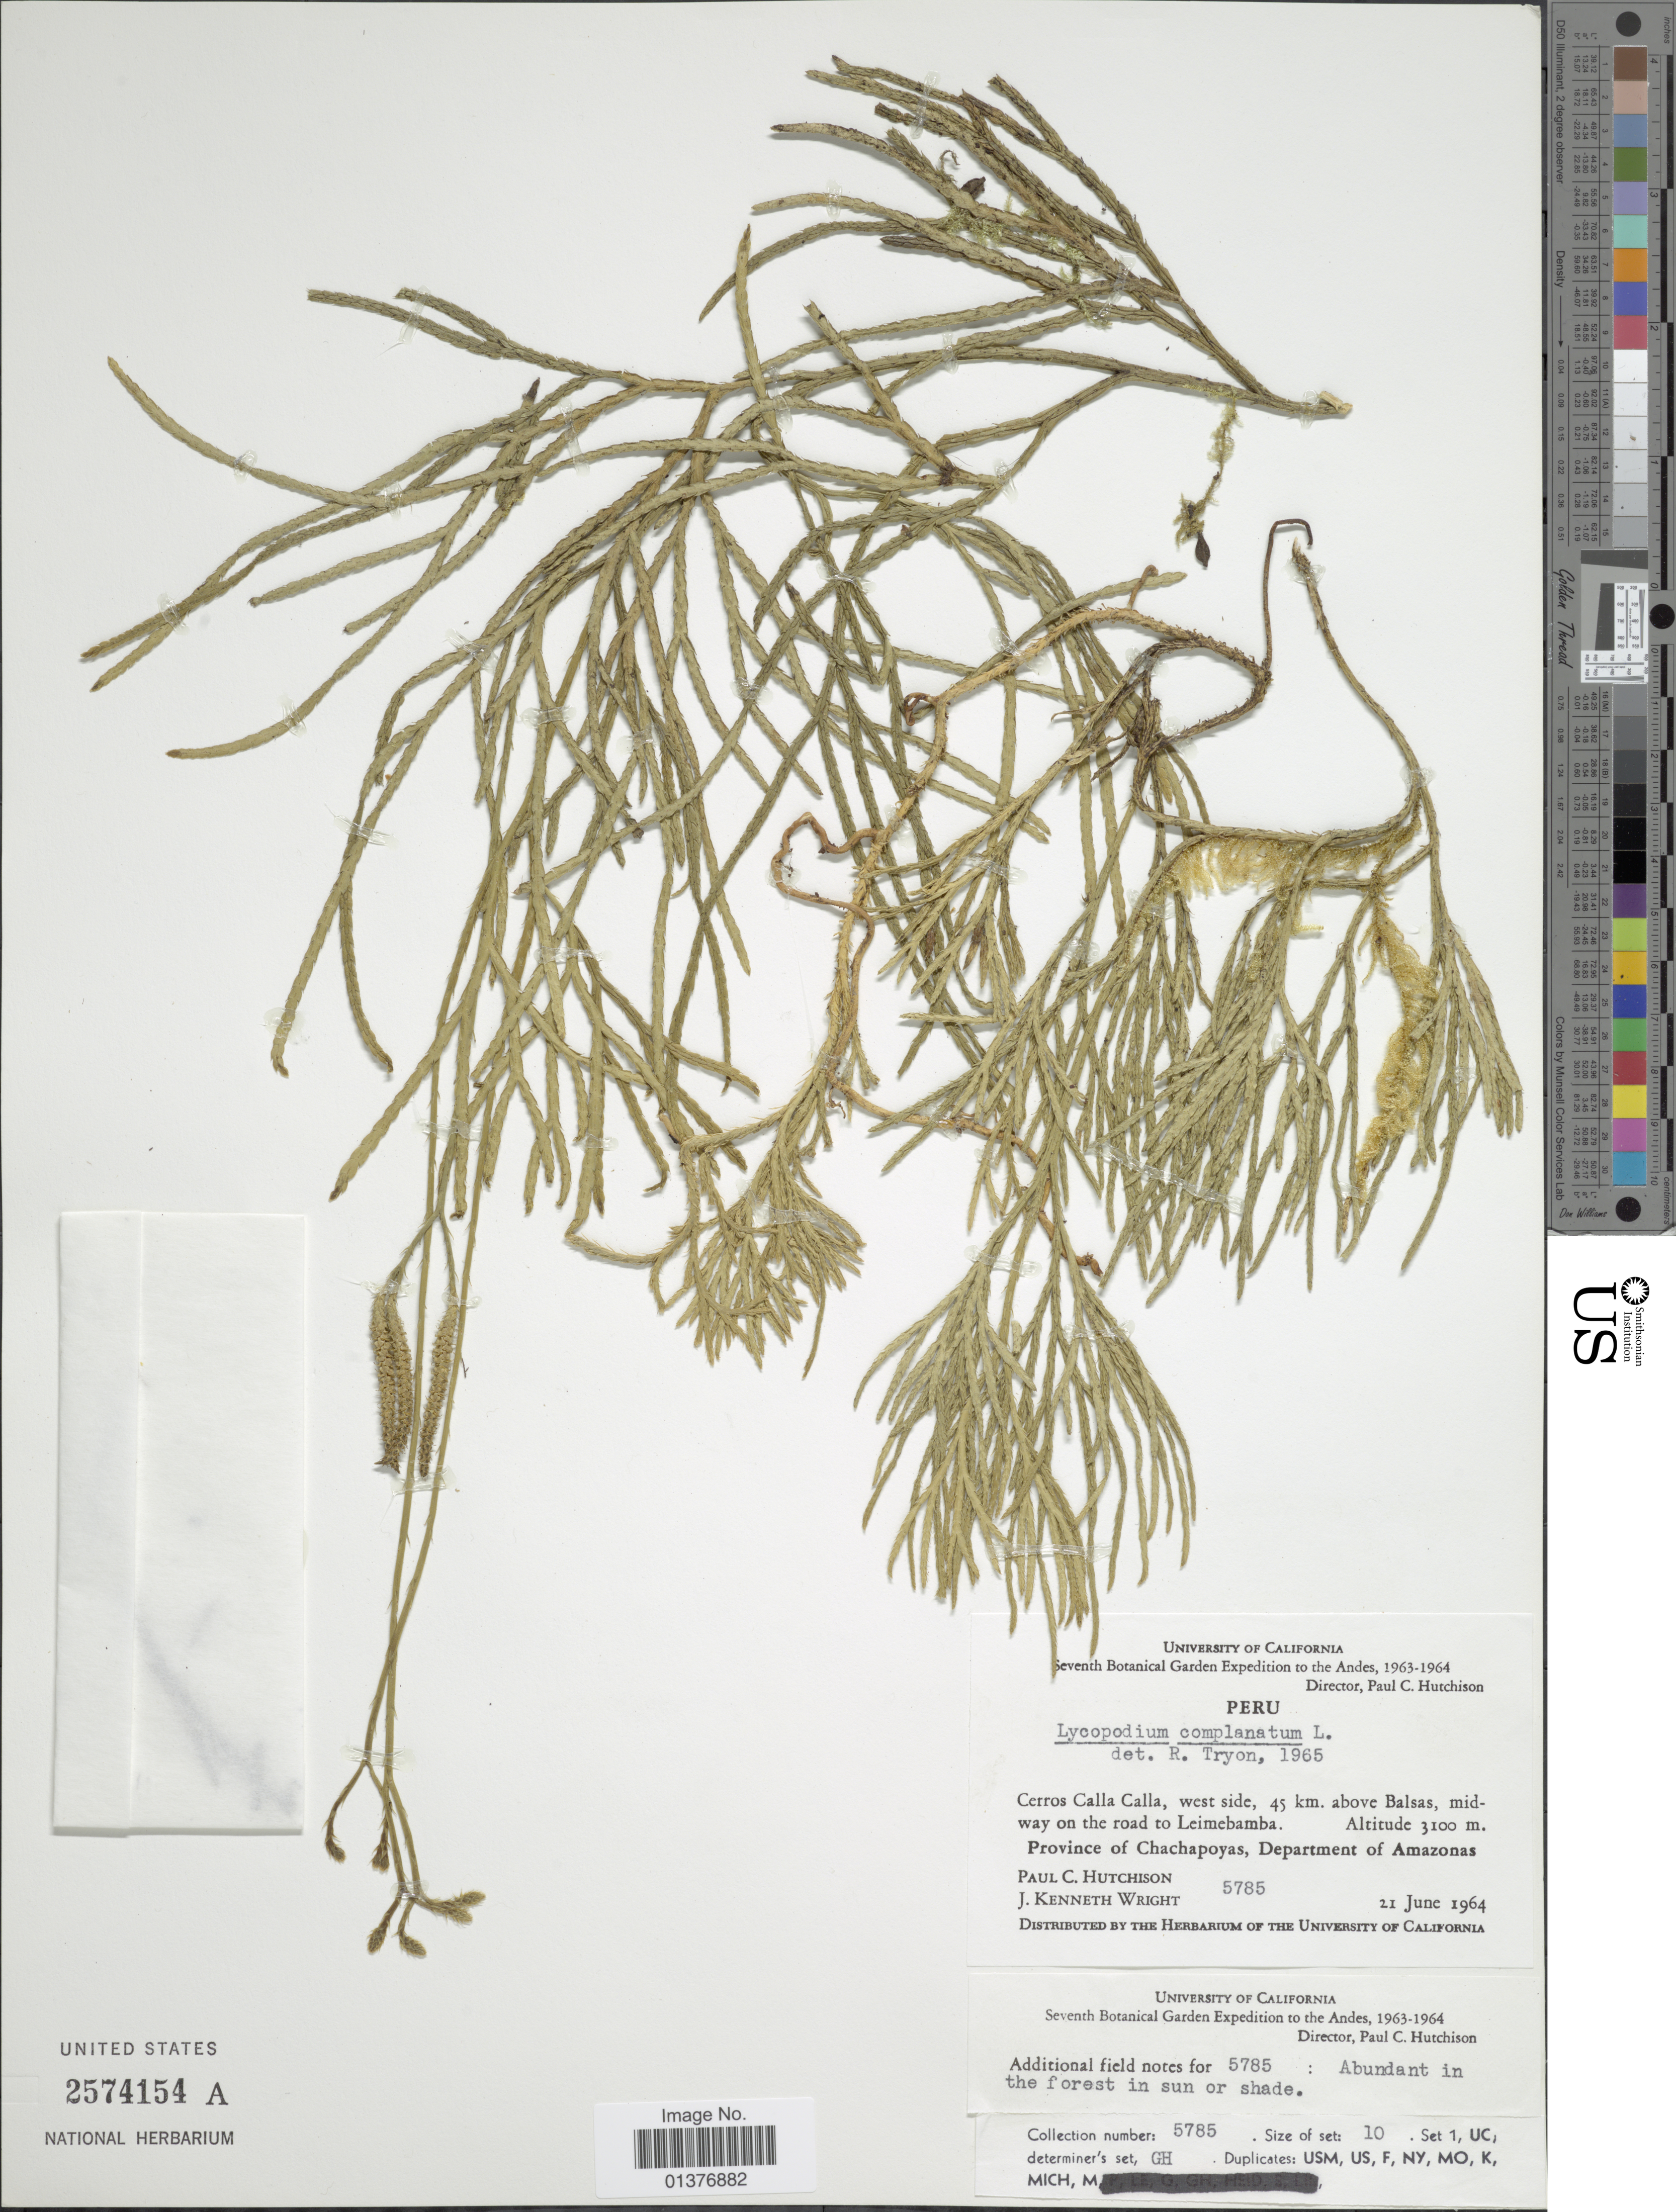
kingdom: Plantae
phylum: Tracheophyta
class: Lycopodiopsida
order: Lycopodiales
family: Lycopodiaceae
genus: Diphasiastrum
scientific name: Diphasiastrum thyoides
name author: (Humb. & Bonpl. ex Willd.) Holub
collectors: P. C. Hutchison & J. K. Wright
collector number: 5785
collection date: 1964-06-21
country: Peru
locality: Cerros Calla Calla, west side, 45km above Balsas midway on the road to Leimebamba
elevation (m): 3100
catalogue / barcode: US 2574154A